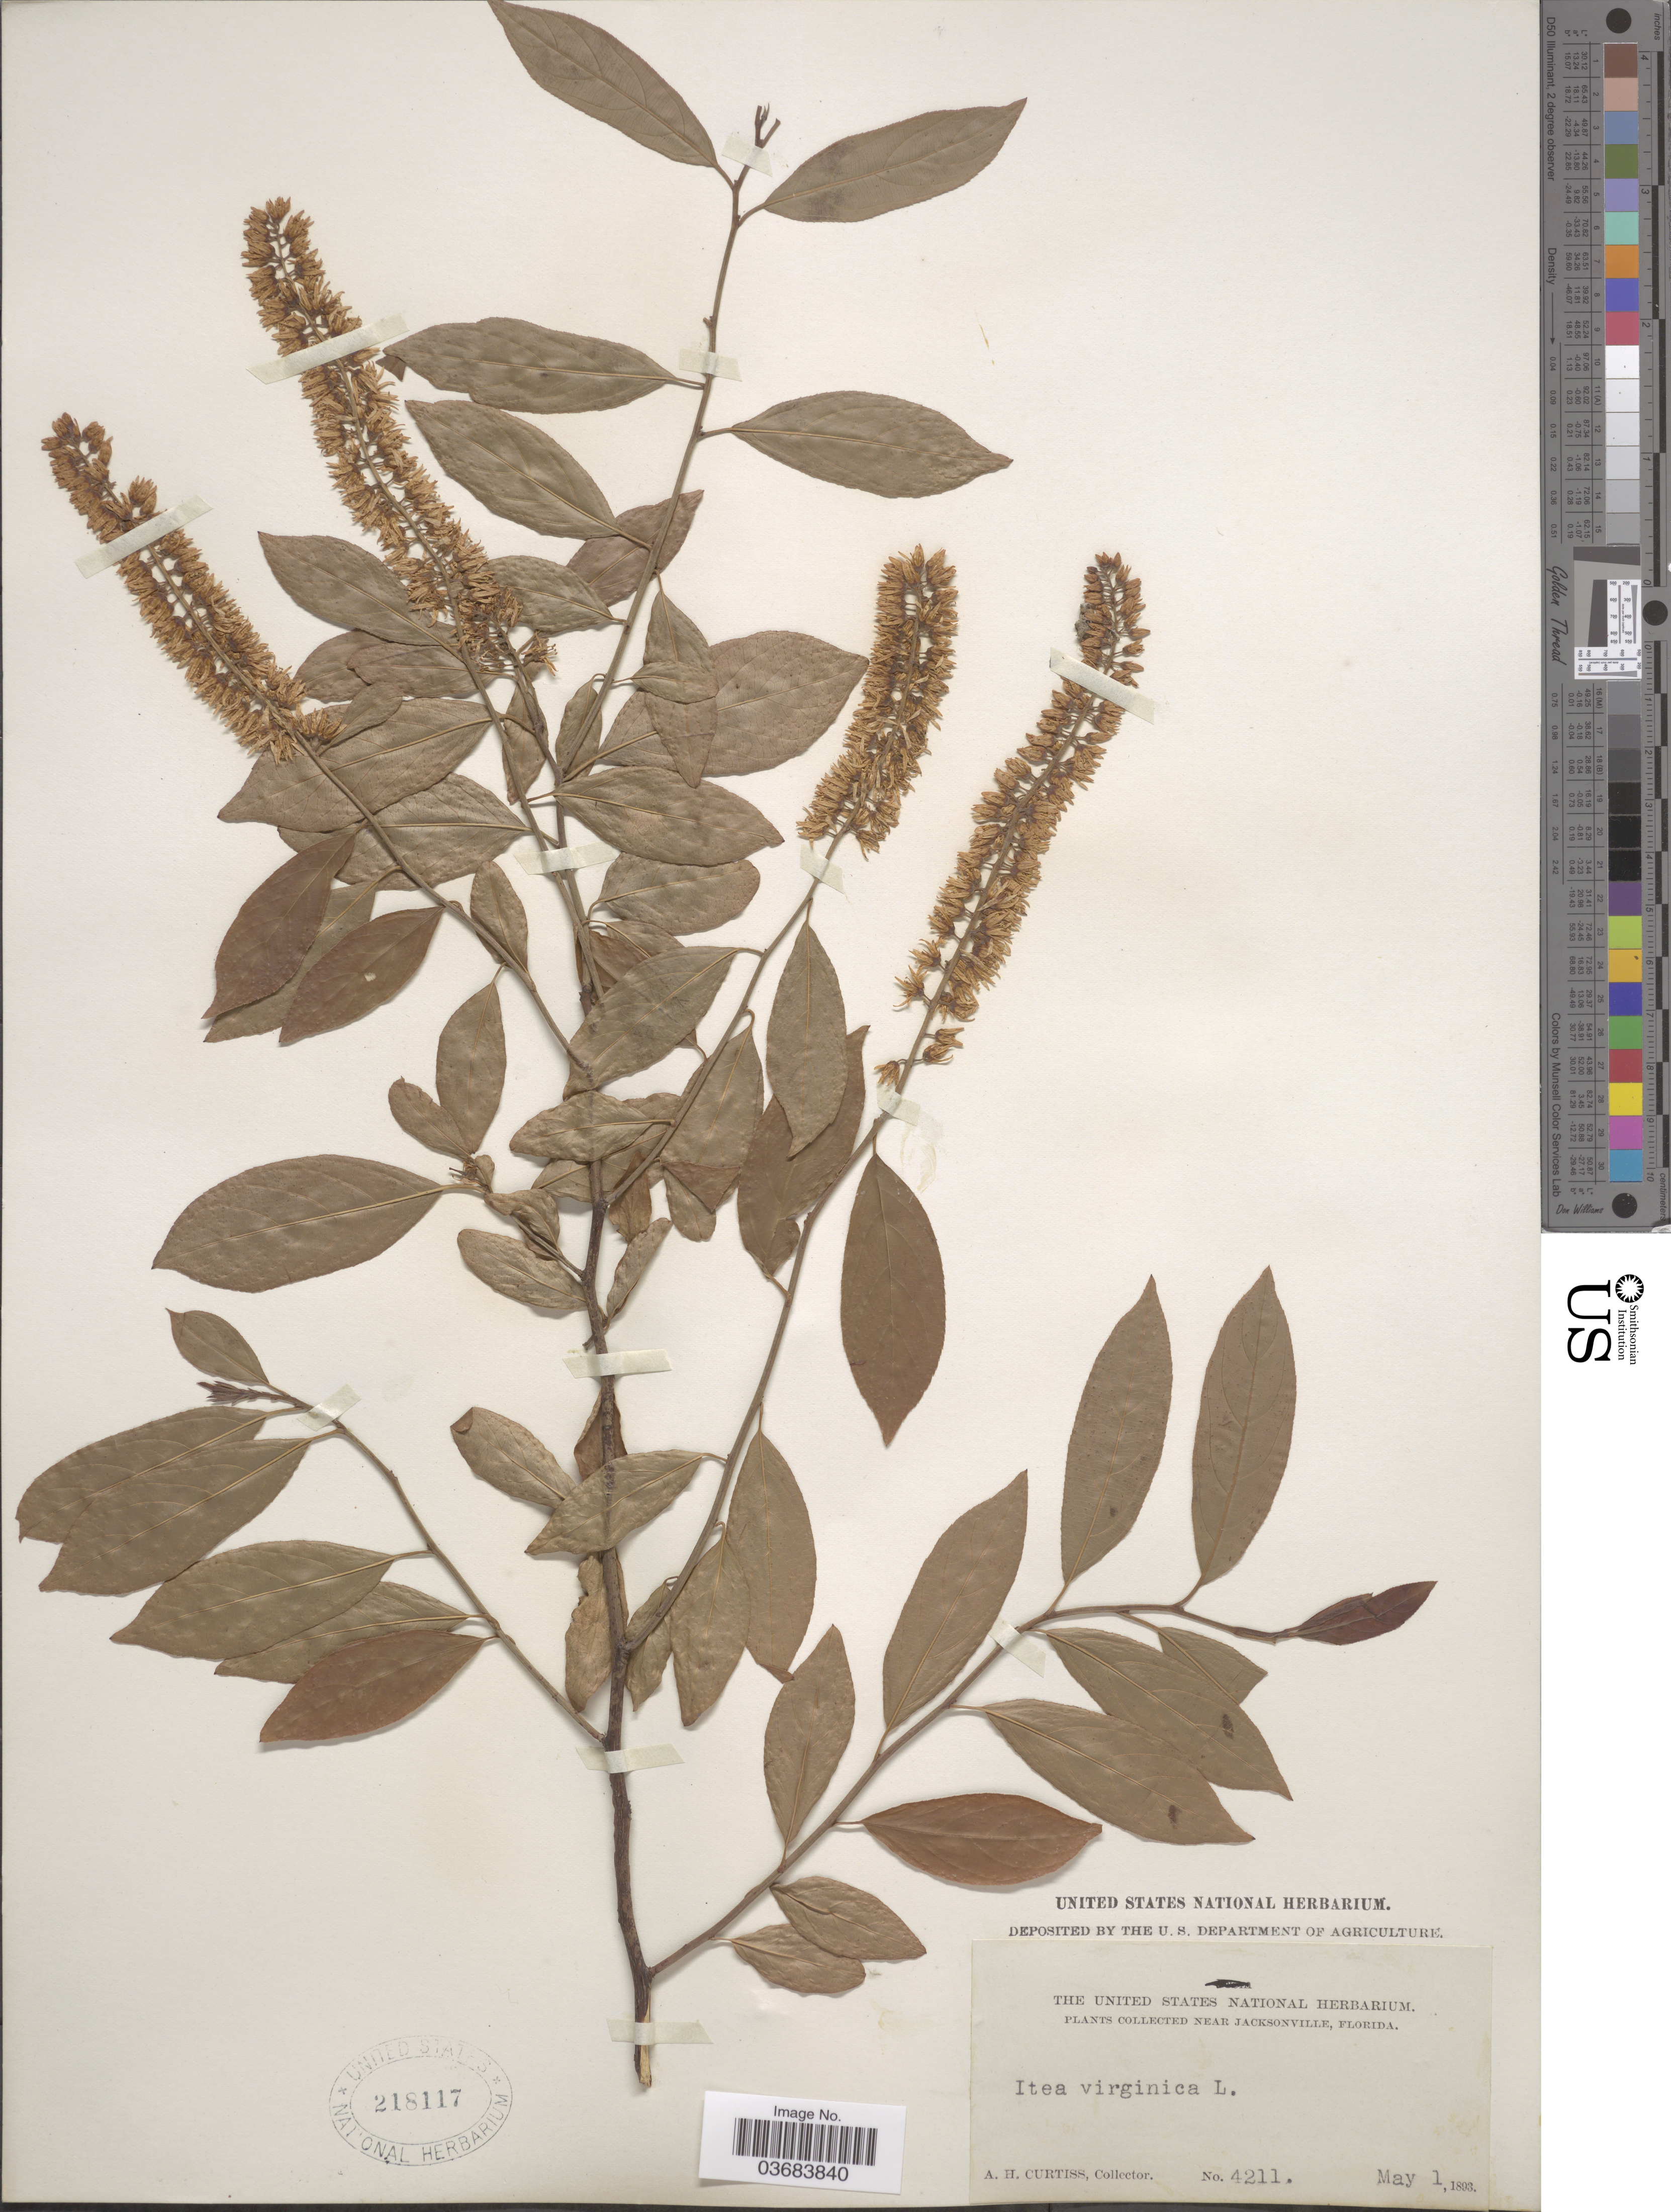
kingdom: Plantae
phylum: Tracheophyta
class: Magnoliopsida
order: Saxifragales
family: Iteaceae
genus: Itea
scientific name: Itea virginica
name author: L.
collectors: A. H. Curtiss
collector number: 4211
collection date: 1893-05-01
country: United States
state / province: Florida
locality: Near Jacksonville.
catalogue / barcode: US 218117